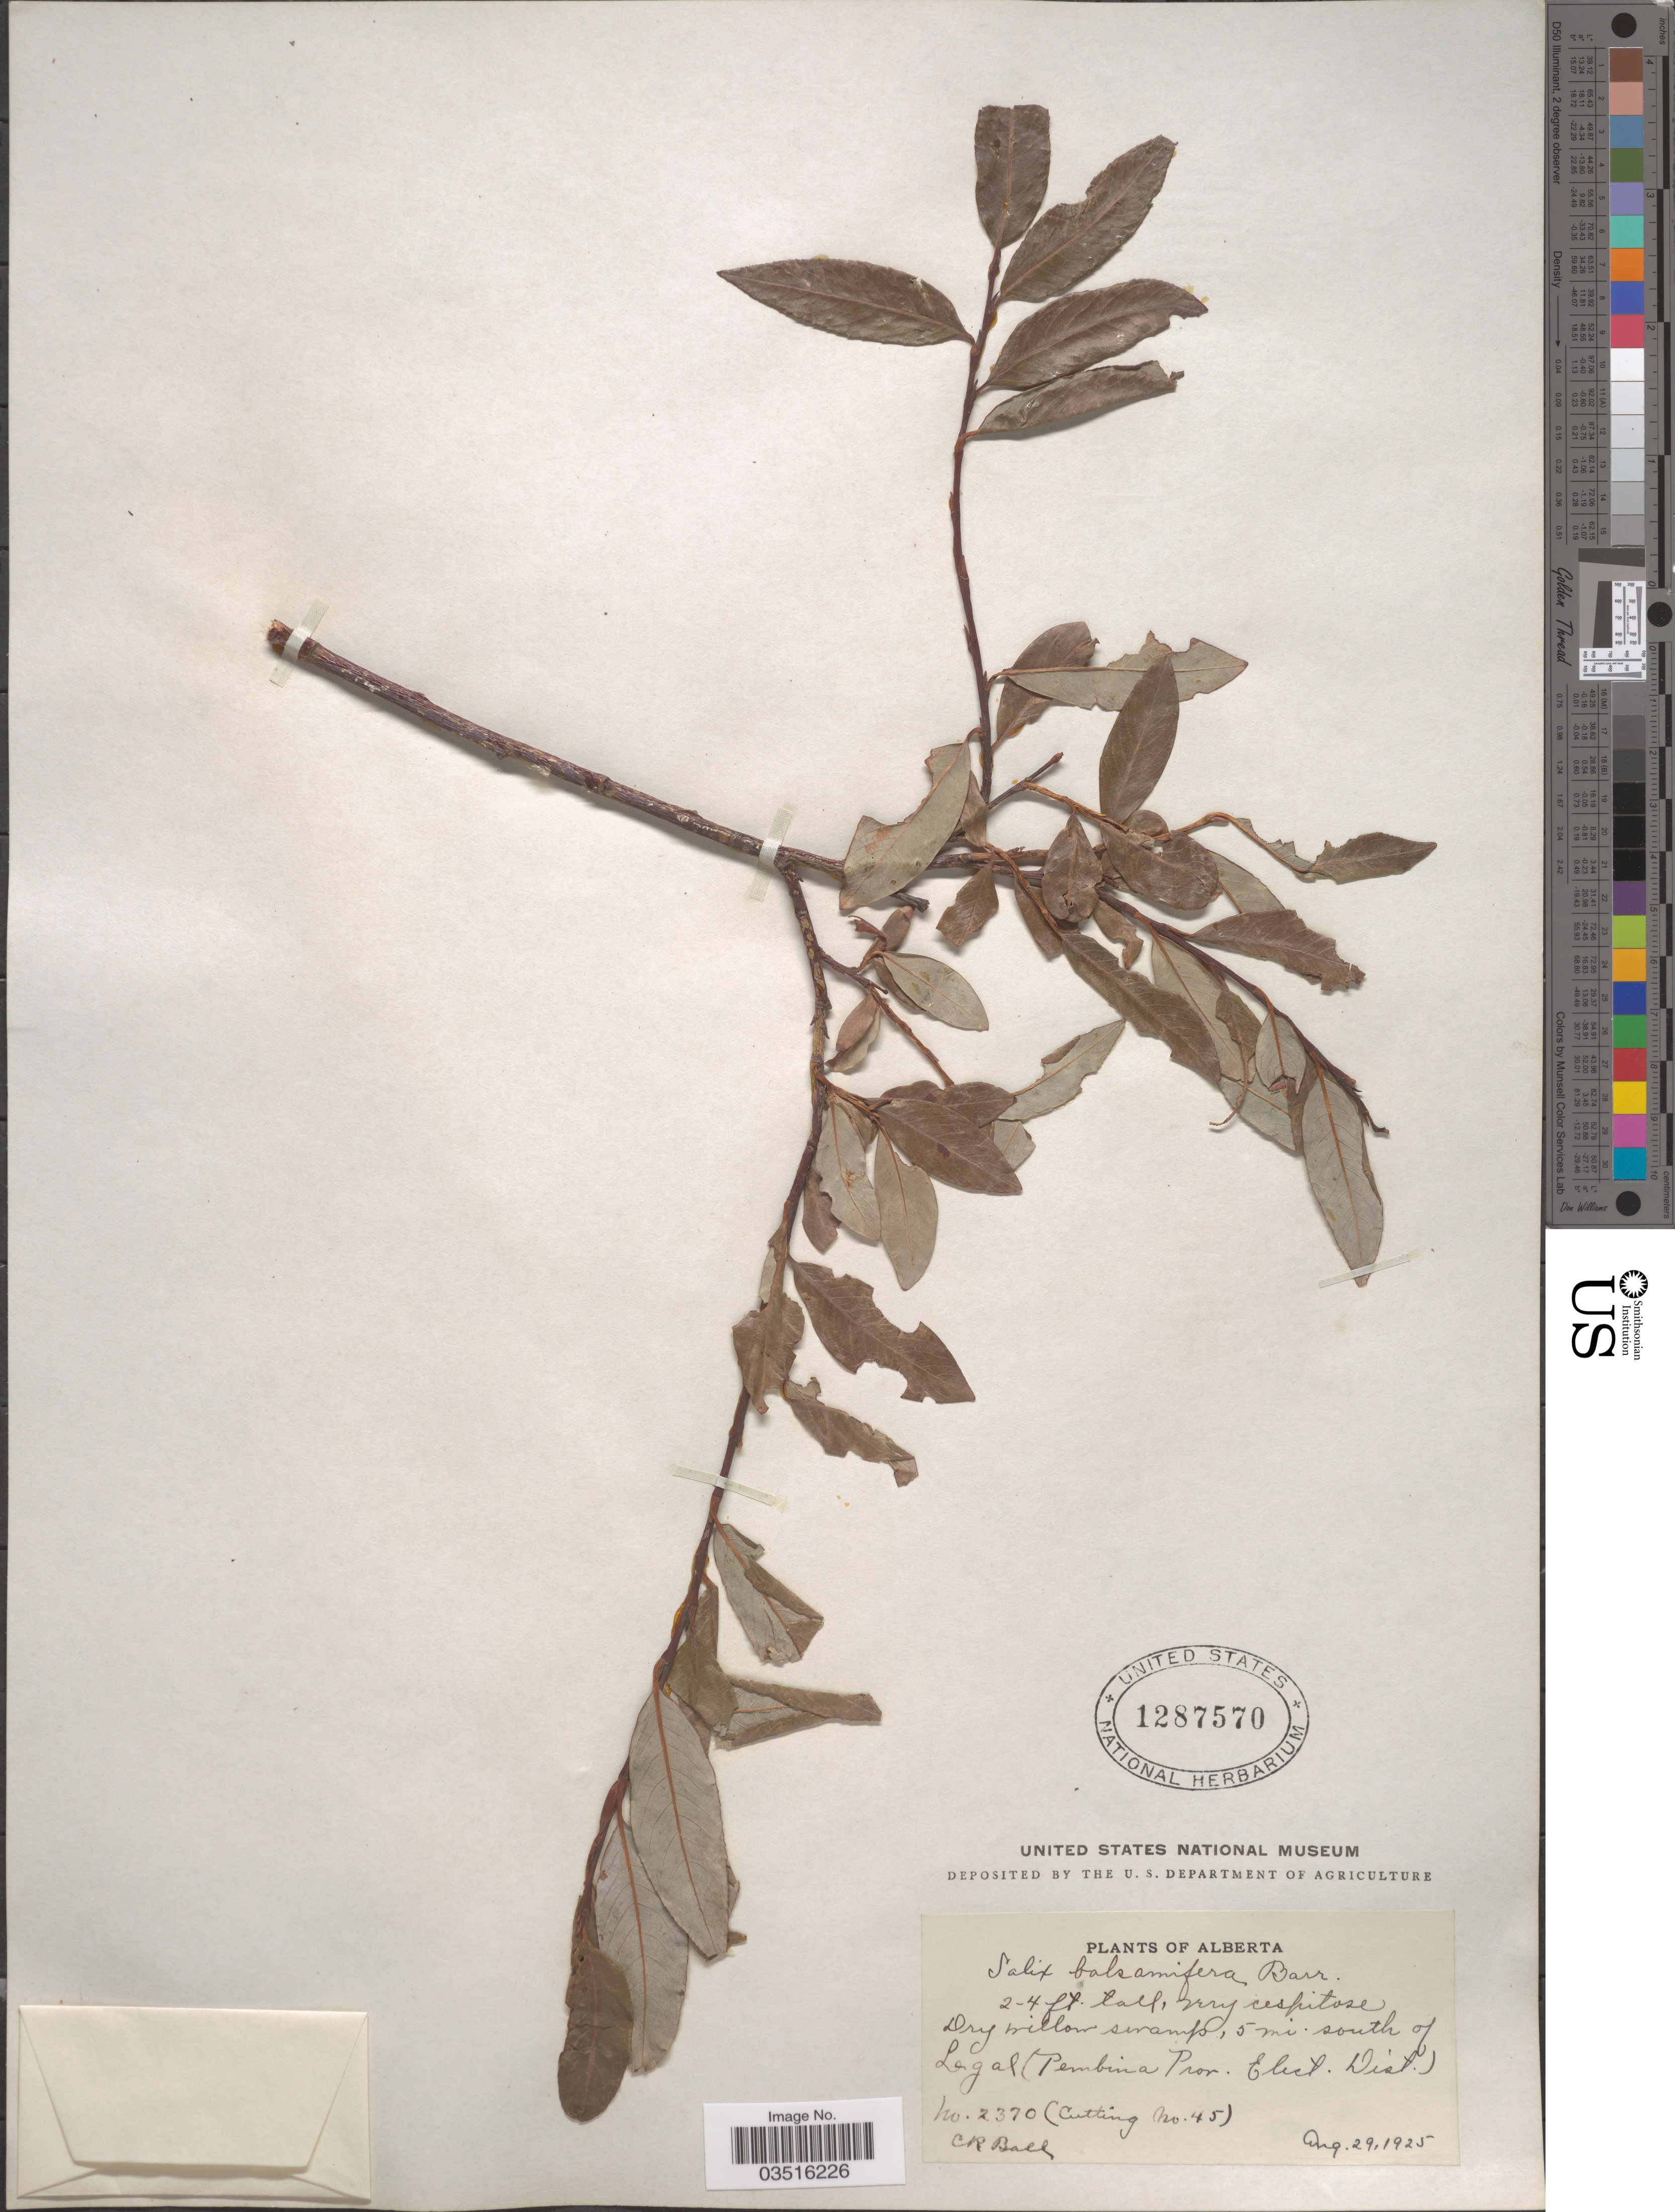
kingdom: Plantae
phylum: Tracheophyta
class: Magnoliopsida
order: Malpighiales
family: Salicaceae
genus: Salix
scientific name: Salix pyrifolia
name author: Ledeb.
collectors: C. R. Ball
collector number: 2370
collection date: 1925-08-29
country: Canada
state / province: Alberta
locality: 5 mi. south of Legal (Pembina Prov. Elect. Dist.).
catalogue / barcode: US 1287570